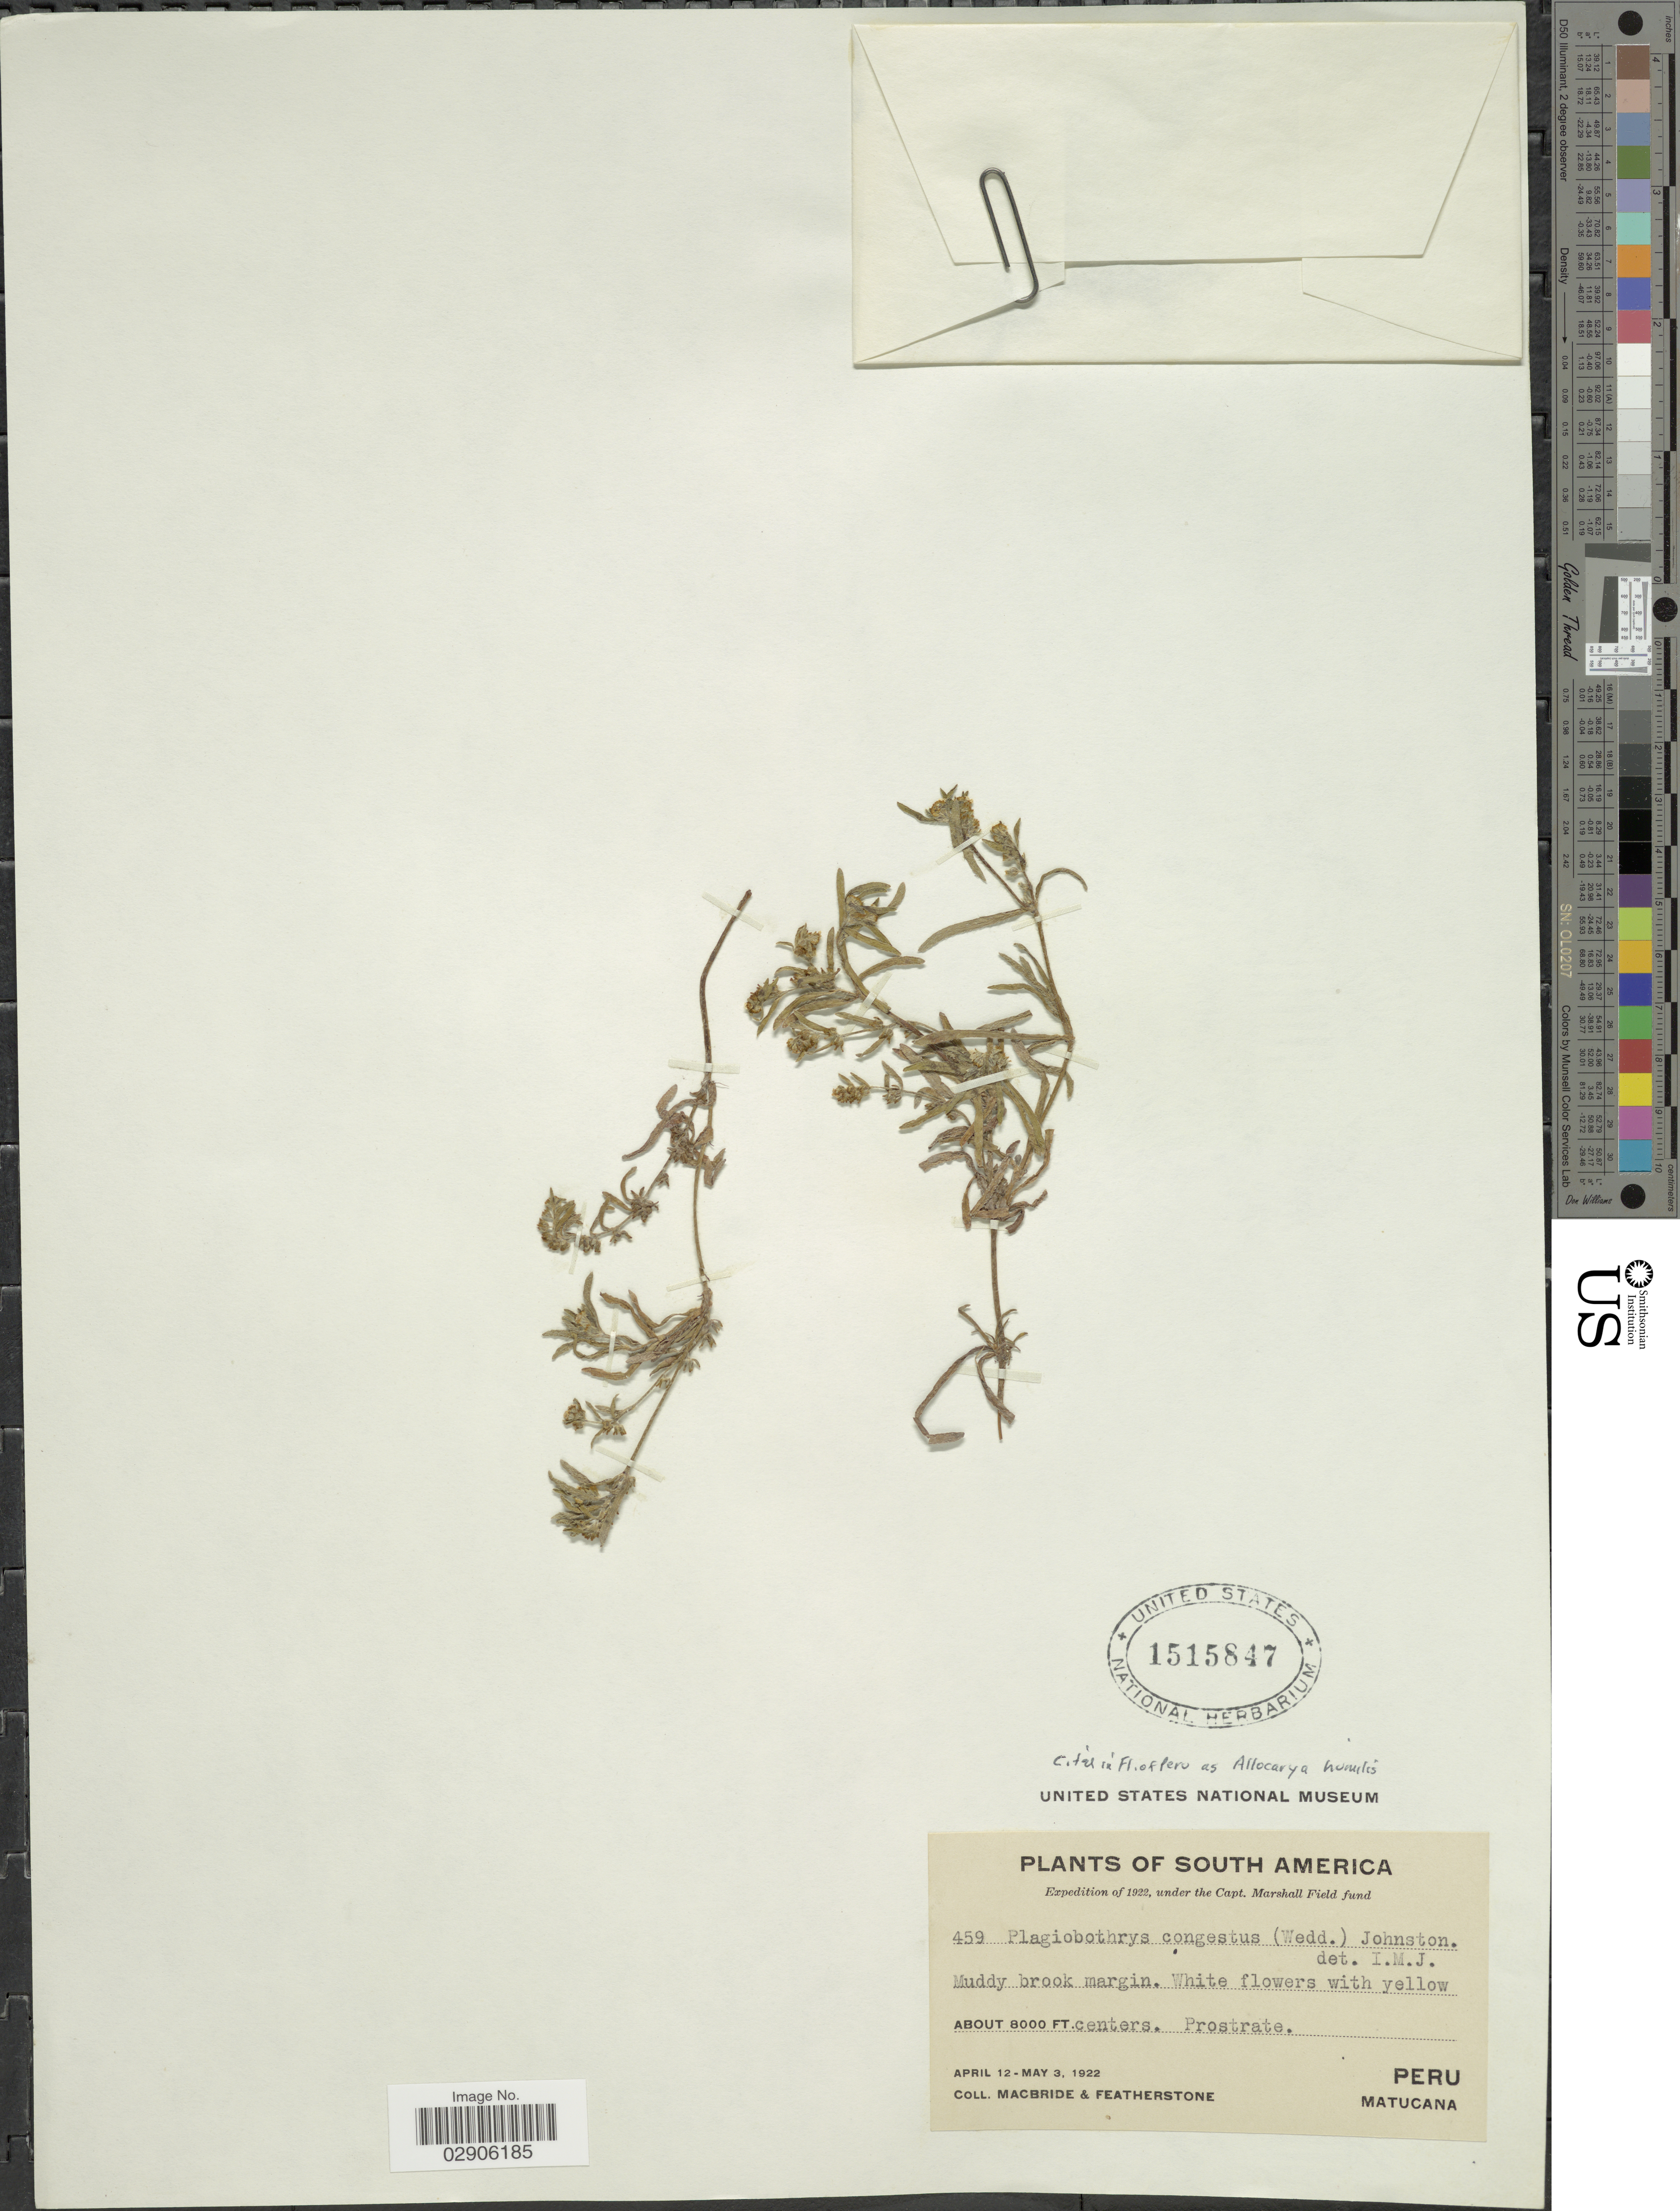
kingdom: Plantae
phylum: Tracheophyta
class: Magnoliopsida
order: Boraginales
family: Boraginaceae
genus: Plagiobothrys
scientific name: Plagiobothrys humilis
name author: (Ruiz & Pav.) I.M. Johnst.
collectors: Macbride, -- & -. Featherstone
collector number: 459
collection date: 1922-04-12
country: Peru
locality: Matucana.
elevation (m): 2438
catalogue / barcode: US 1515847